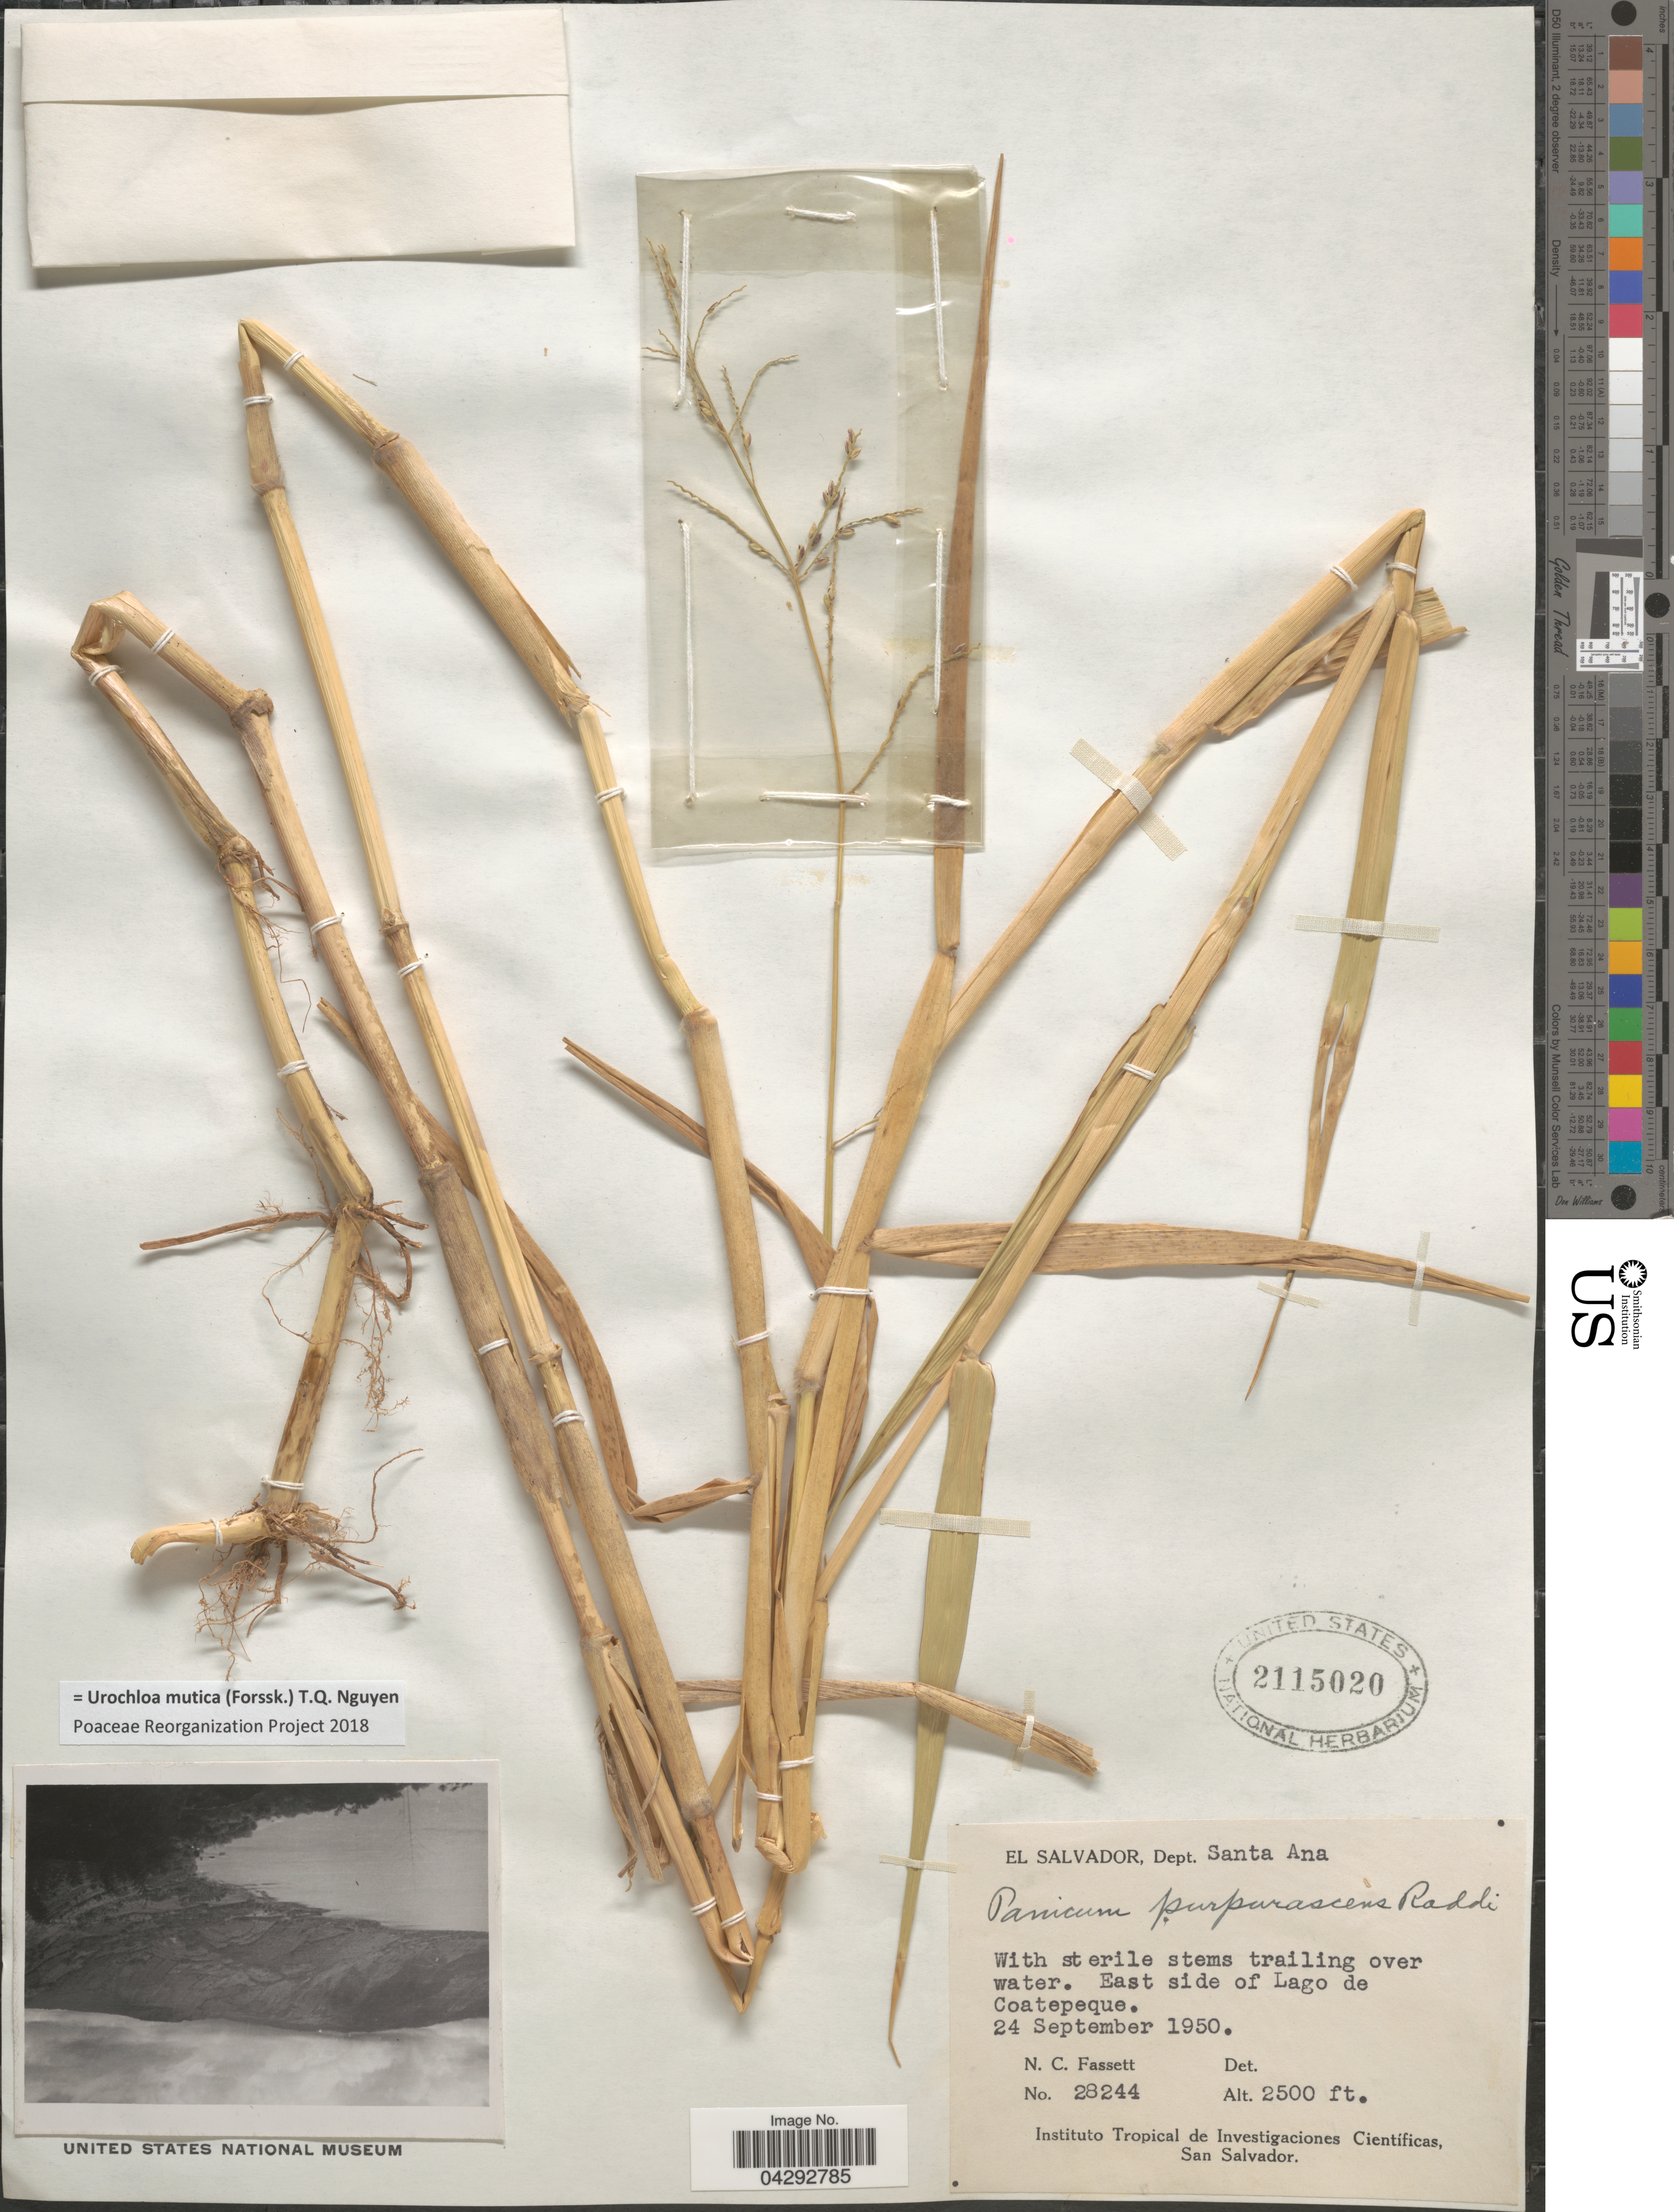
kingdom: Plantae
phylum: Tracheophyta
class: Liliopsida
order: Poales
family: Poaceae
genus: Urochloa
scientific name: Urochloa mutica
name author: (Forssk.) T.Q. Nguyen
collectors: N. C. Fassett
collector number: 28244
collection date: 1950-09-24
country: El Salvador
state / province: Santa Ana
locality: Dept. Santa Ana. East side of Lago de Coatepeque.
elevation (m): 762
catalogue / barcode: US 2115020